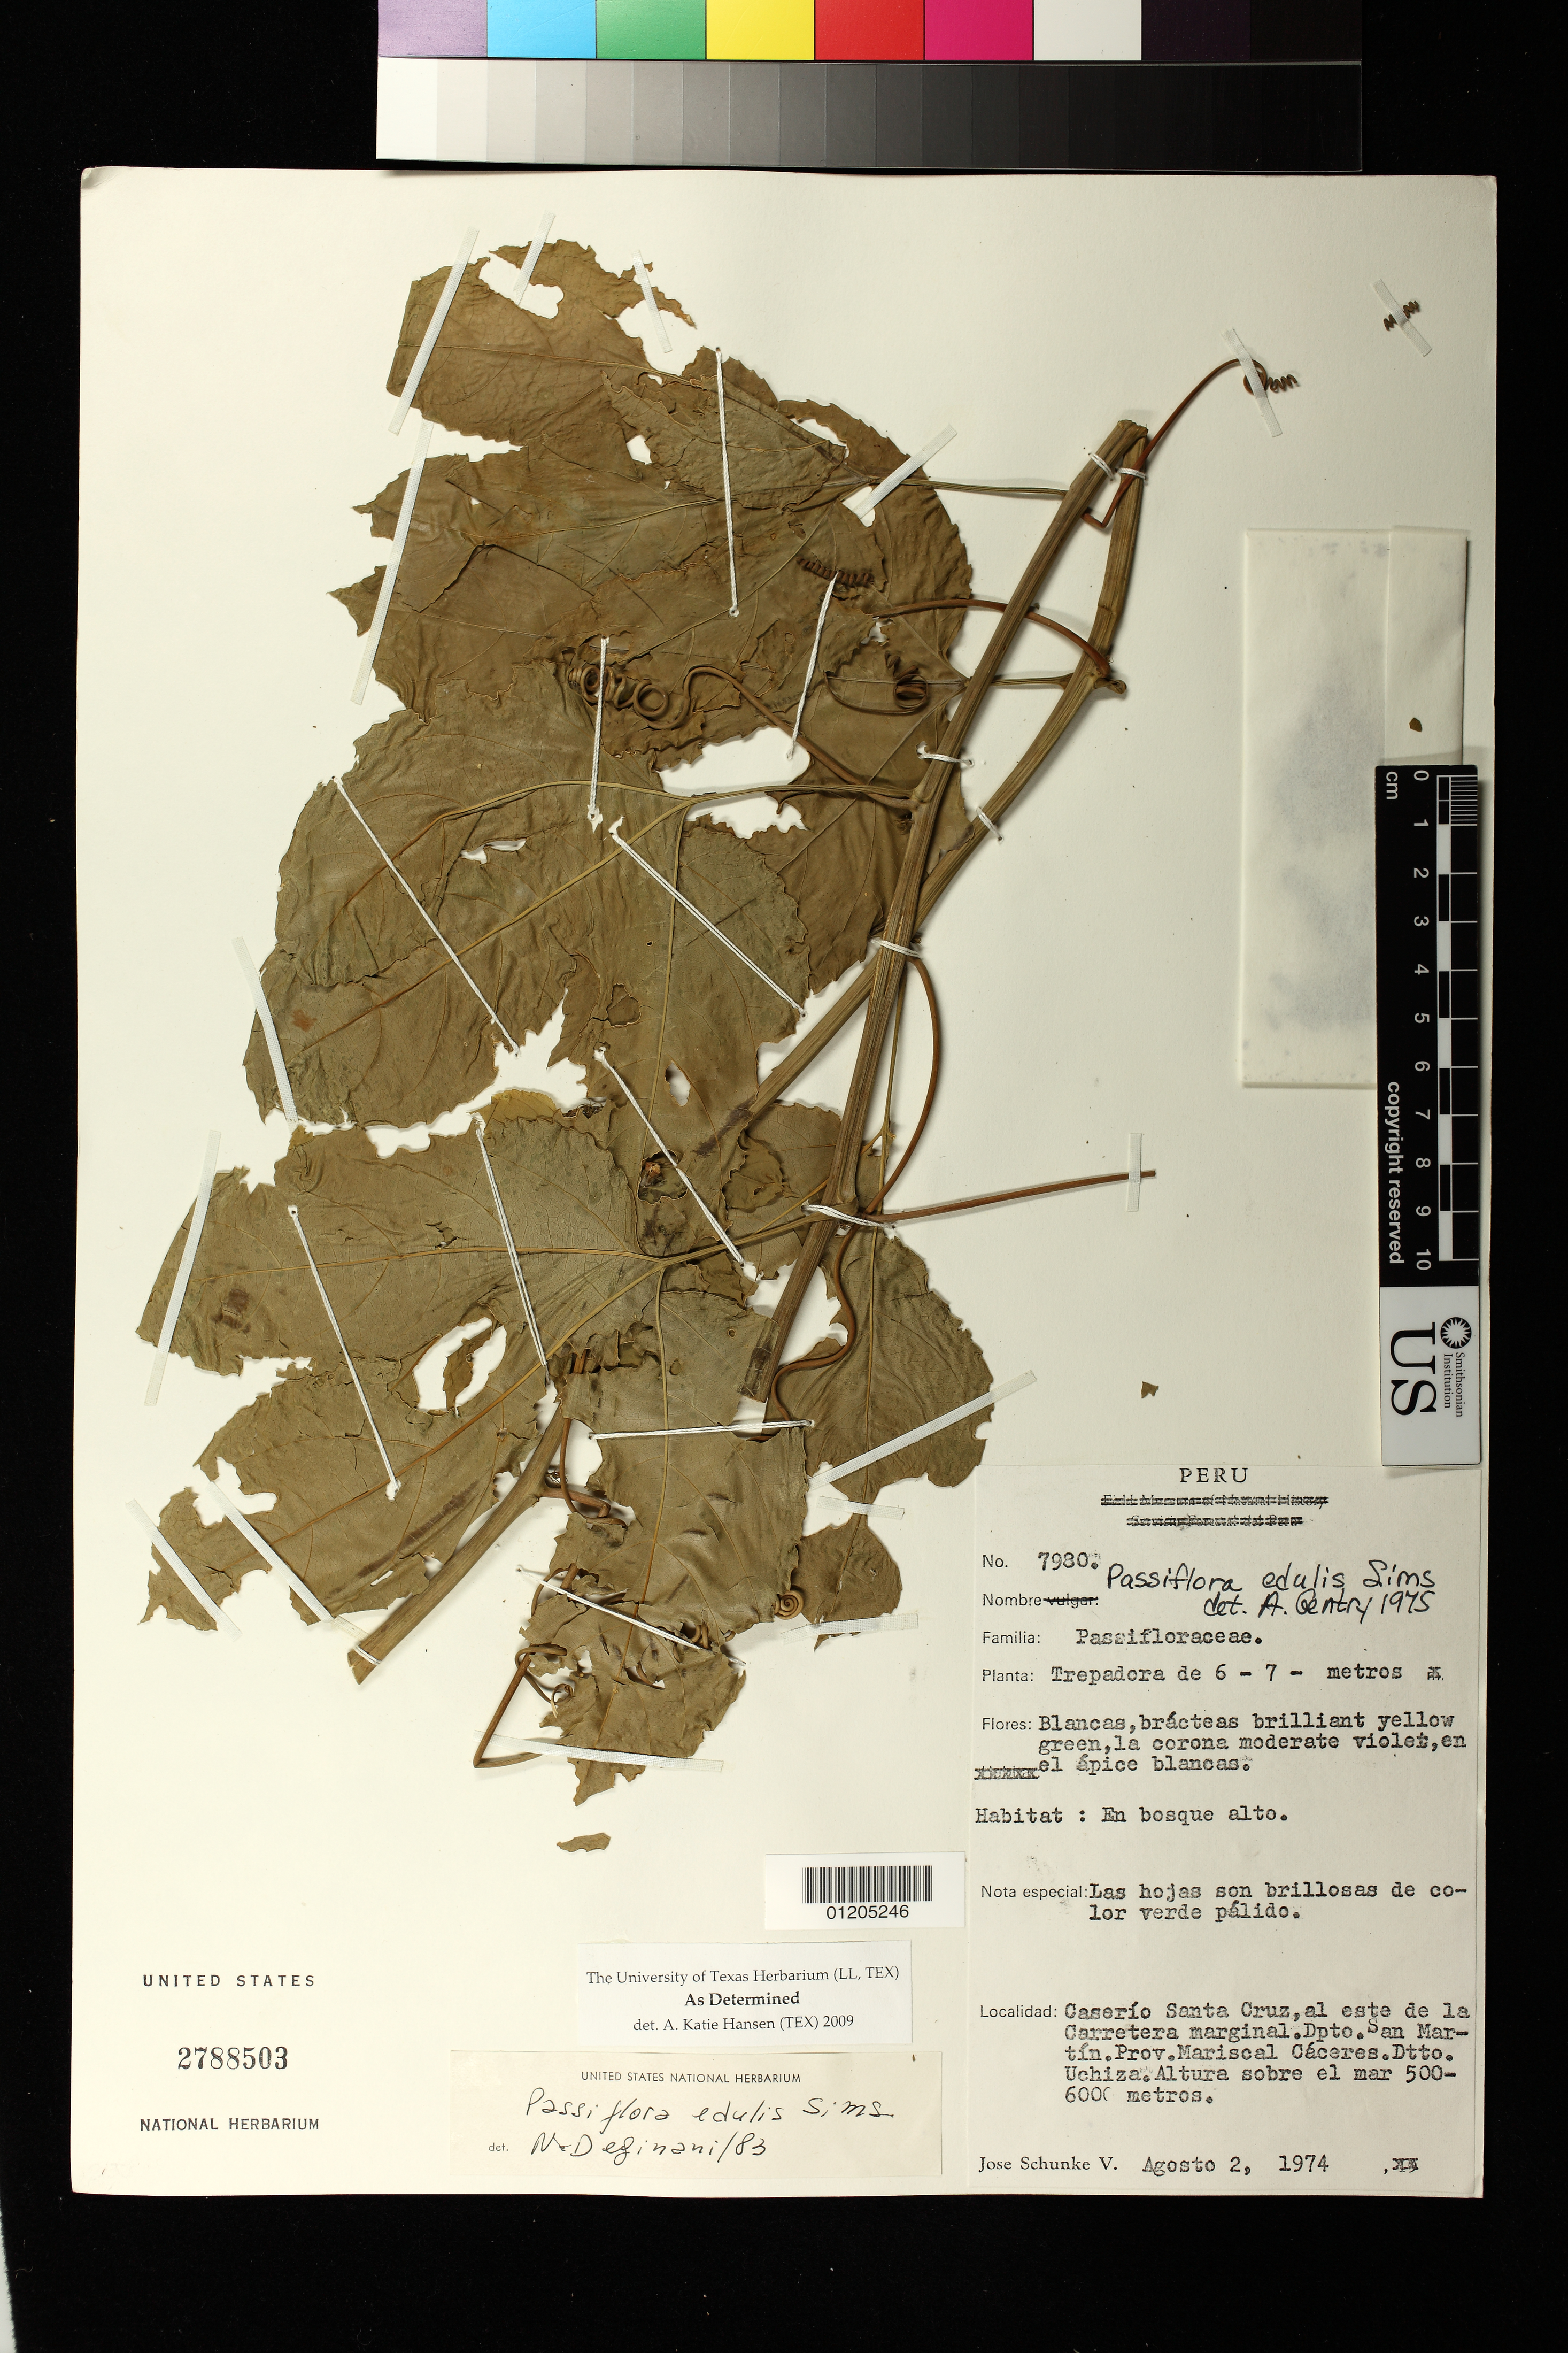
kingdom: Plantae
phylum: Tracheophyta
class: Magnoliopsida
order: Malpighiales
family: Passifloraceae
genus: Passiflora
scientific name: Passiflora edulis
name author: Sims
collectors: J. Schunke Vigo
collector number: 7980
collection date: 1974-08-02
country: Peru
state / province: San Martín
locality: Provincia de Mariscal Caceres. Caserio Santa Cruz, al este de la Carretera marginal.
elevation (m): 500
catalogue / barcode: US 2788503